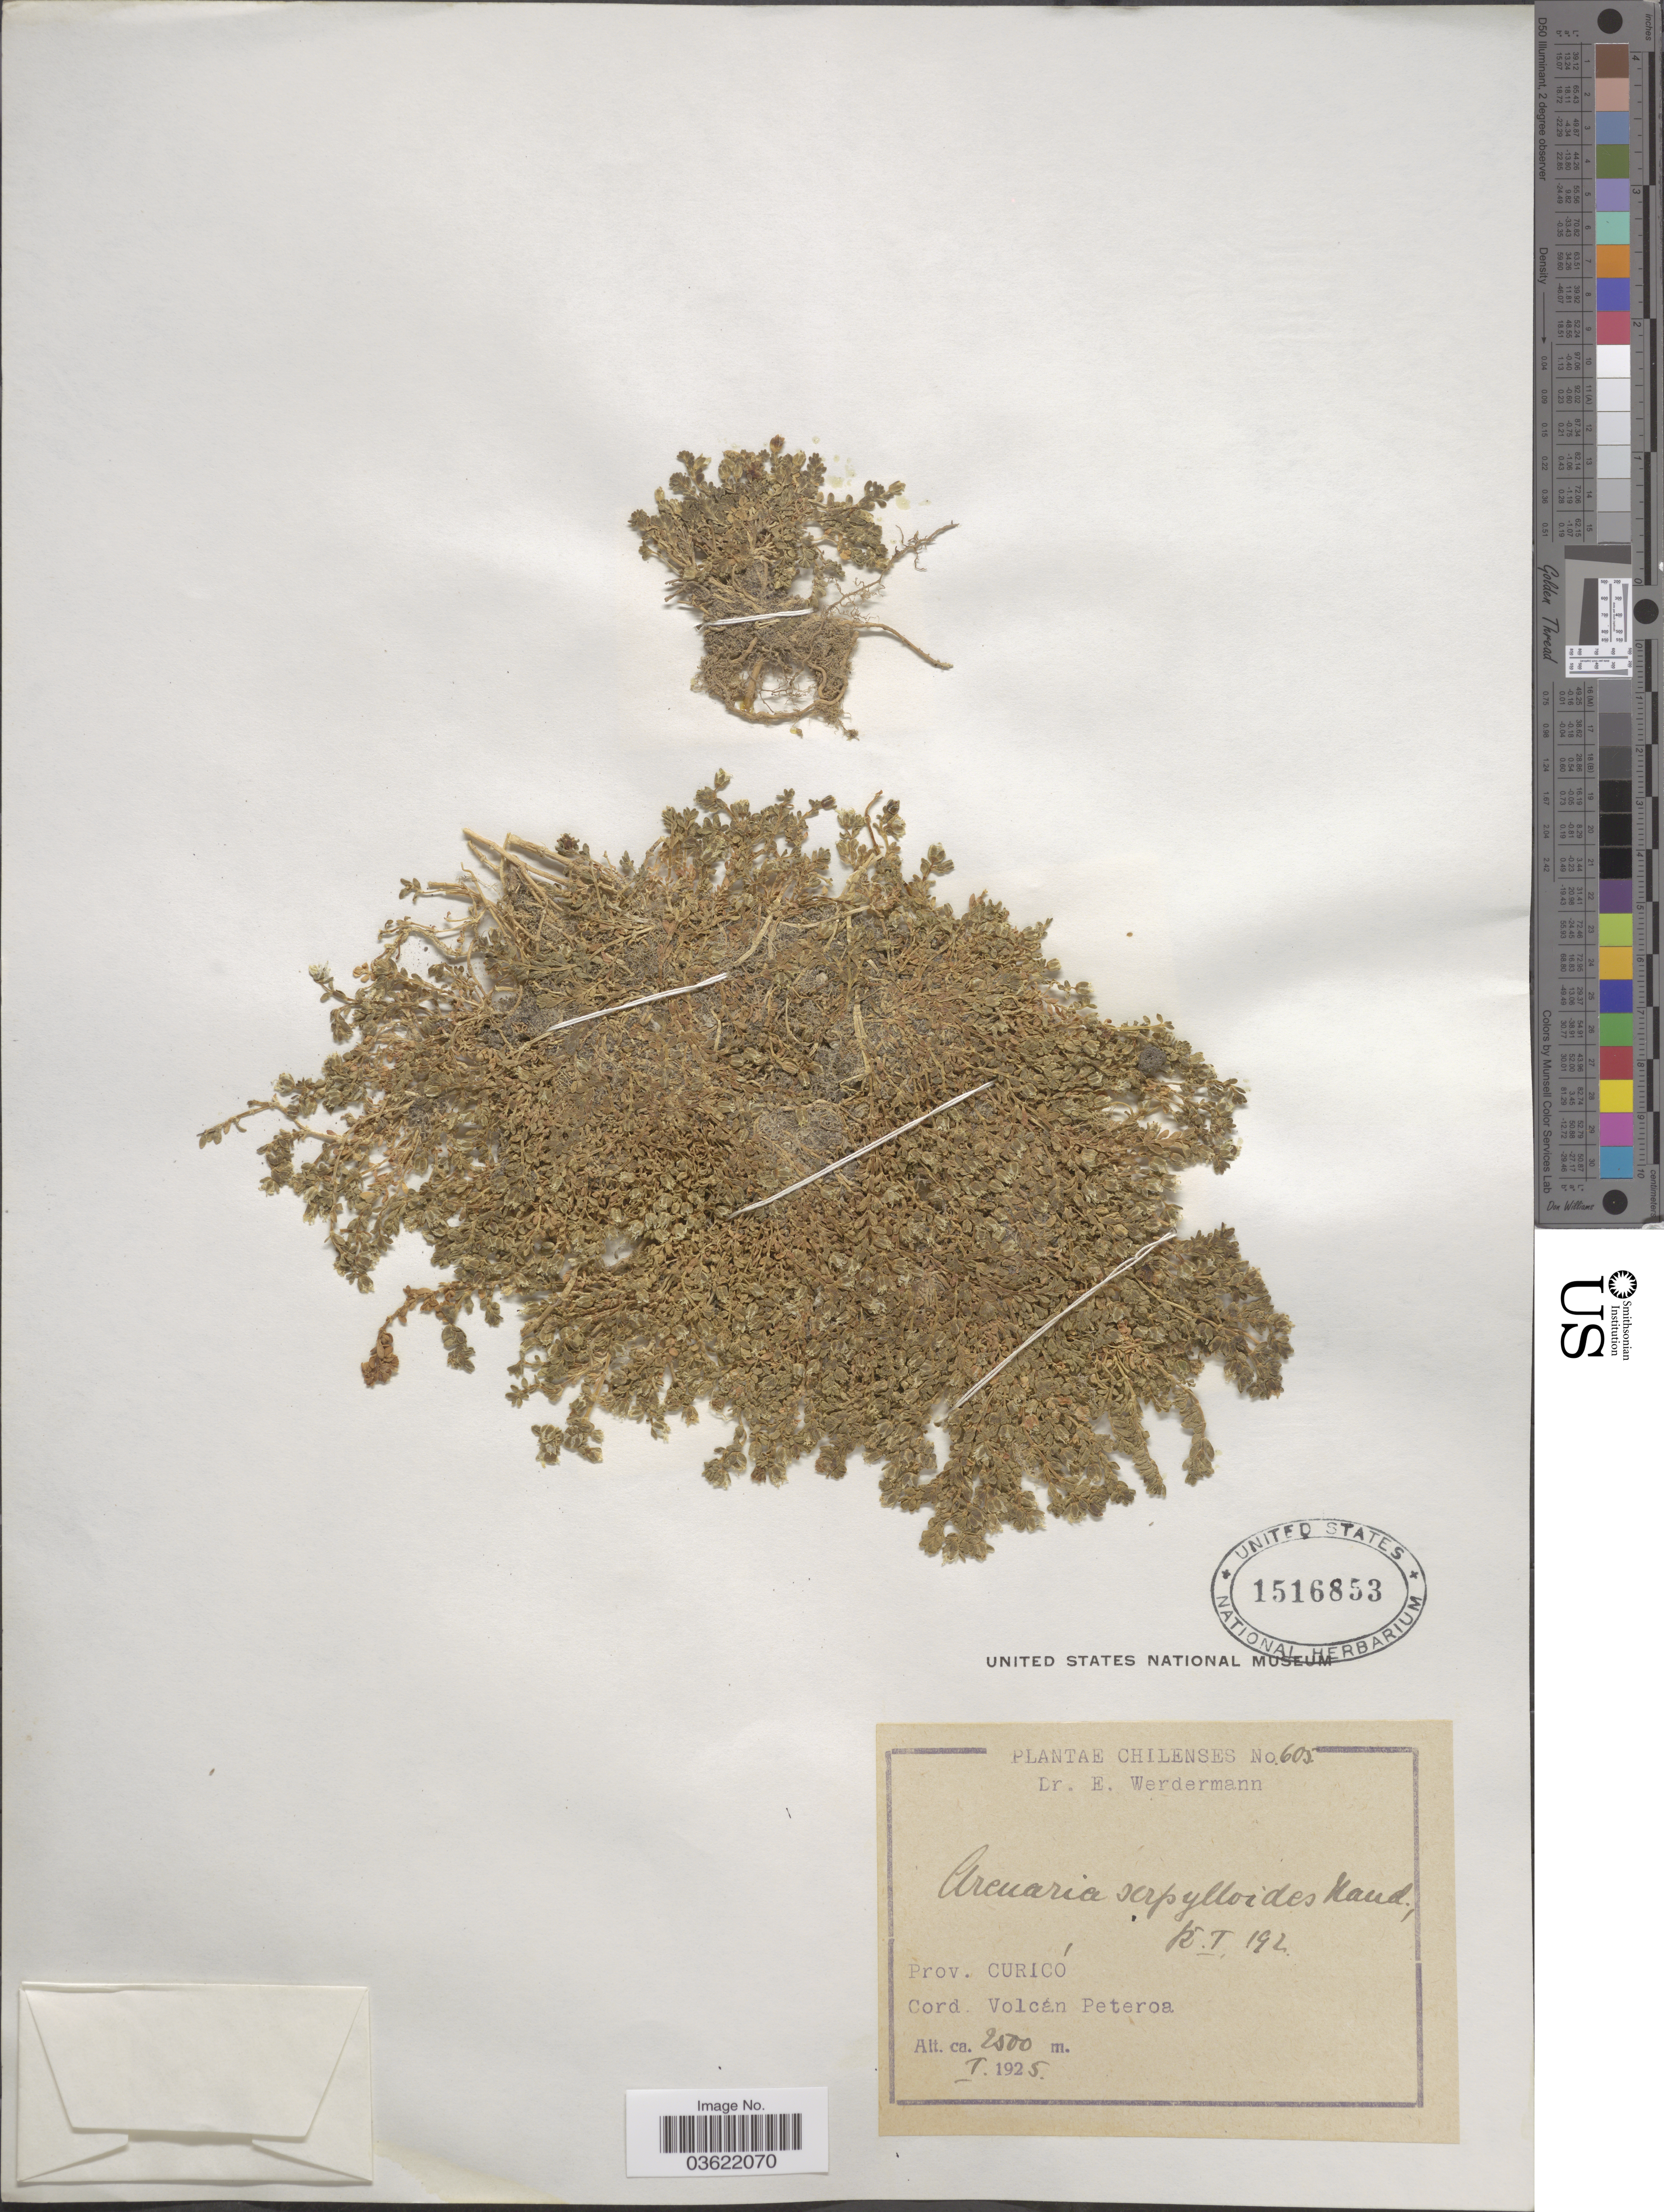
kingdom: Plantae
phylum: Tracheophyta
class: Magnoliopsida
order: Caryophyllales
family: Caryophyllaceae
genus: Arenaria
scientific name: Arenaria serpylloides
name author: Gay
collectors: E. Werdermann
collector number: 605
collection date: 1925-01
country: Chile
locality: Prov. Curicó. Cord. Volcán Peteroa.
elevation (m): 2500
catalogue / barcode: US 1516853